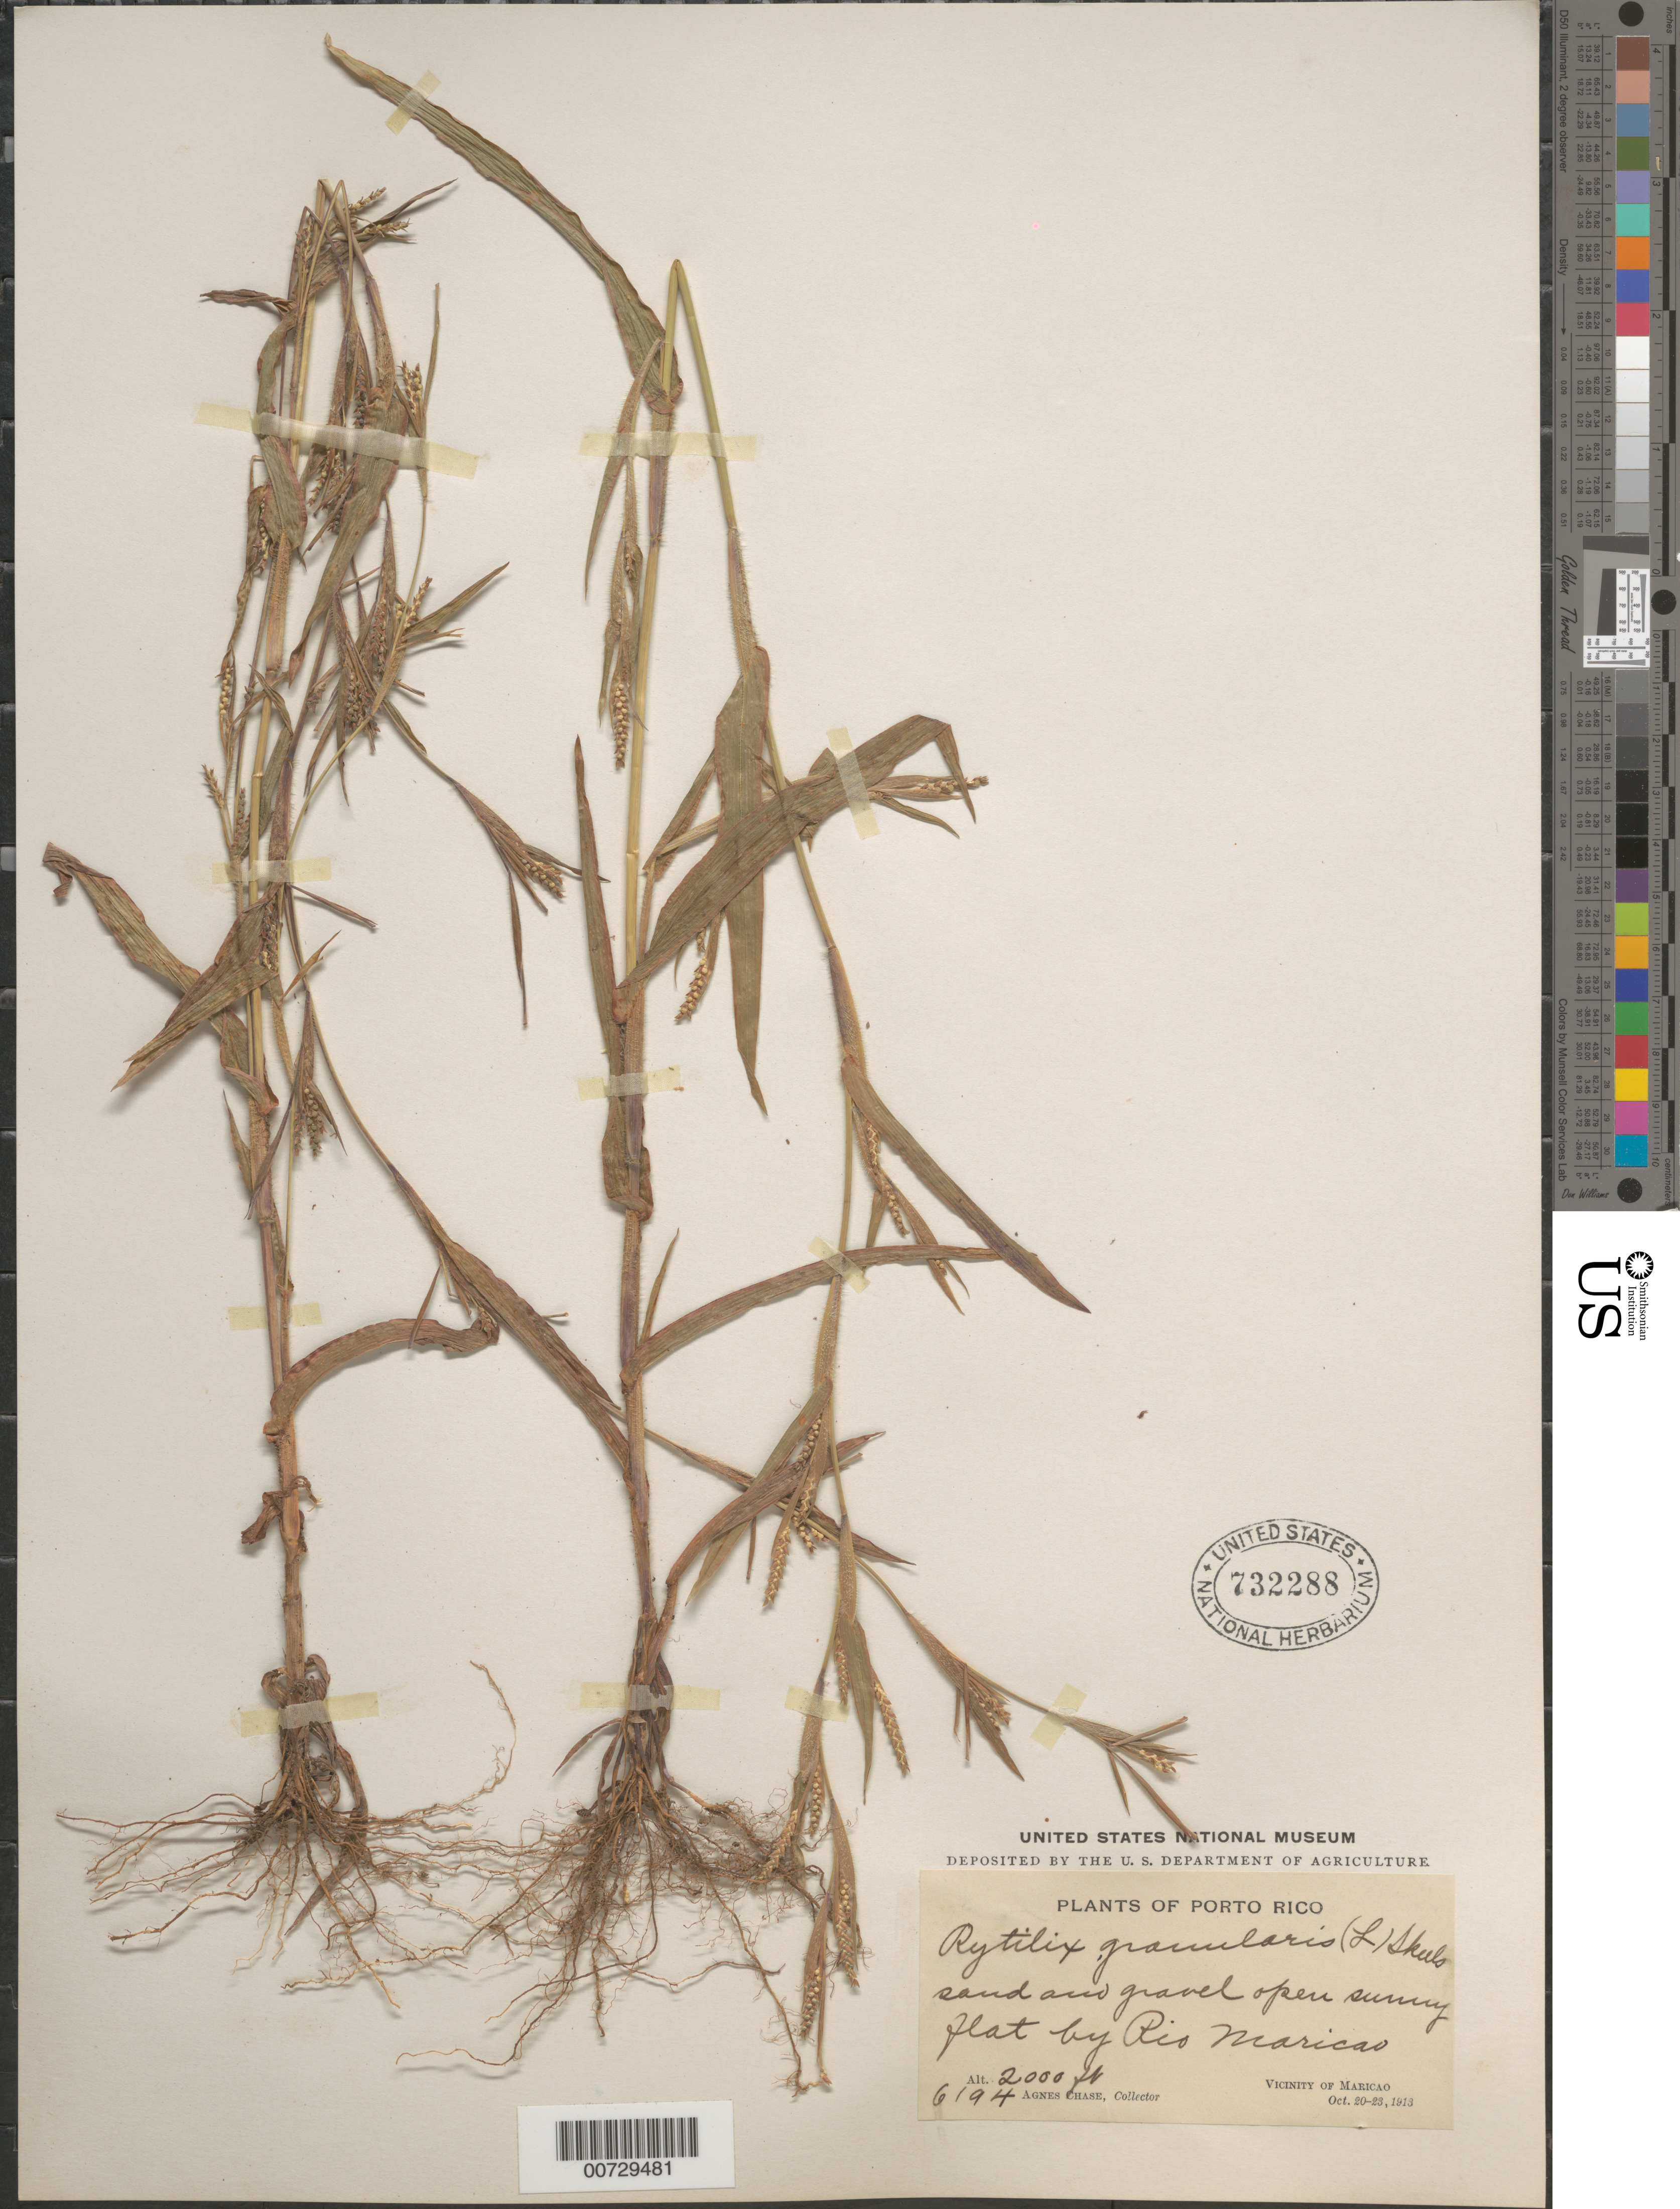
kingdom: Plantae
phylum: Tracheophyta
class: Liliopsida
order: Poales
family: Poaceae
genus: Hackelochloa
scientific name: Hackelochloa granularis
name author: (L.) Kuntze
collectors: A. Chase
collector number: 6194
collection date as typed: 20 Oct 1913 to 23 Oct 1913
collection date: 1913-10-20/1913-10-23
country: Puerto Rico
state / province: Maricao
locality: Río Maricao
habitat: Sand and gravel open sunny flat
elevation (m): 610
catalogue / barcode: US 732288